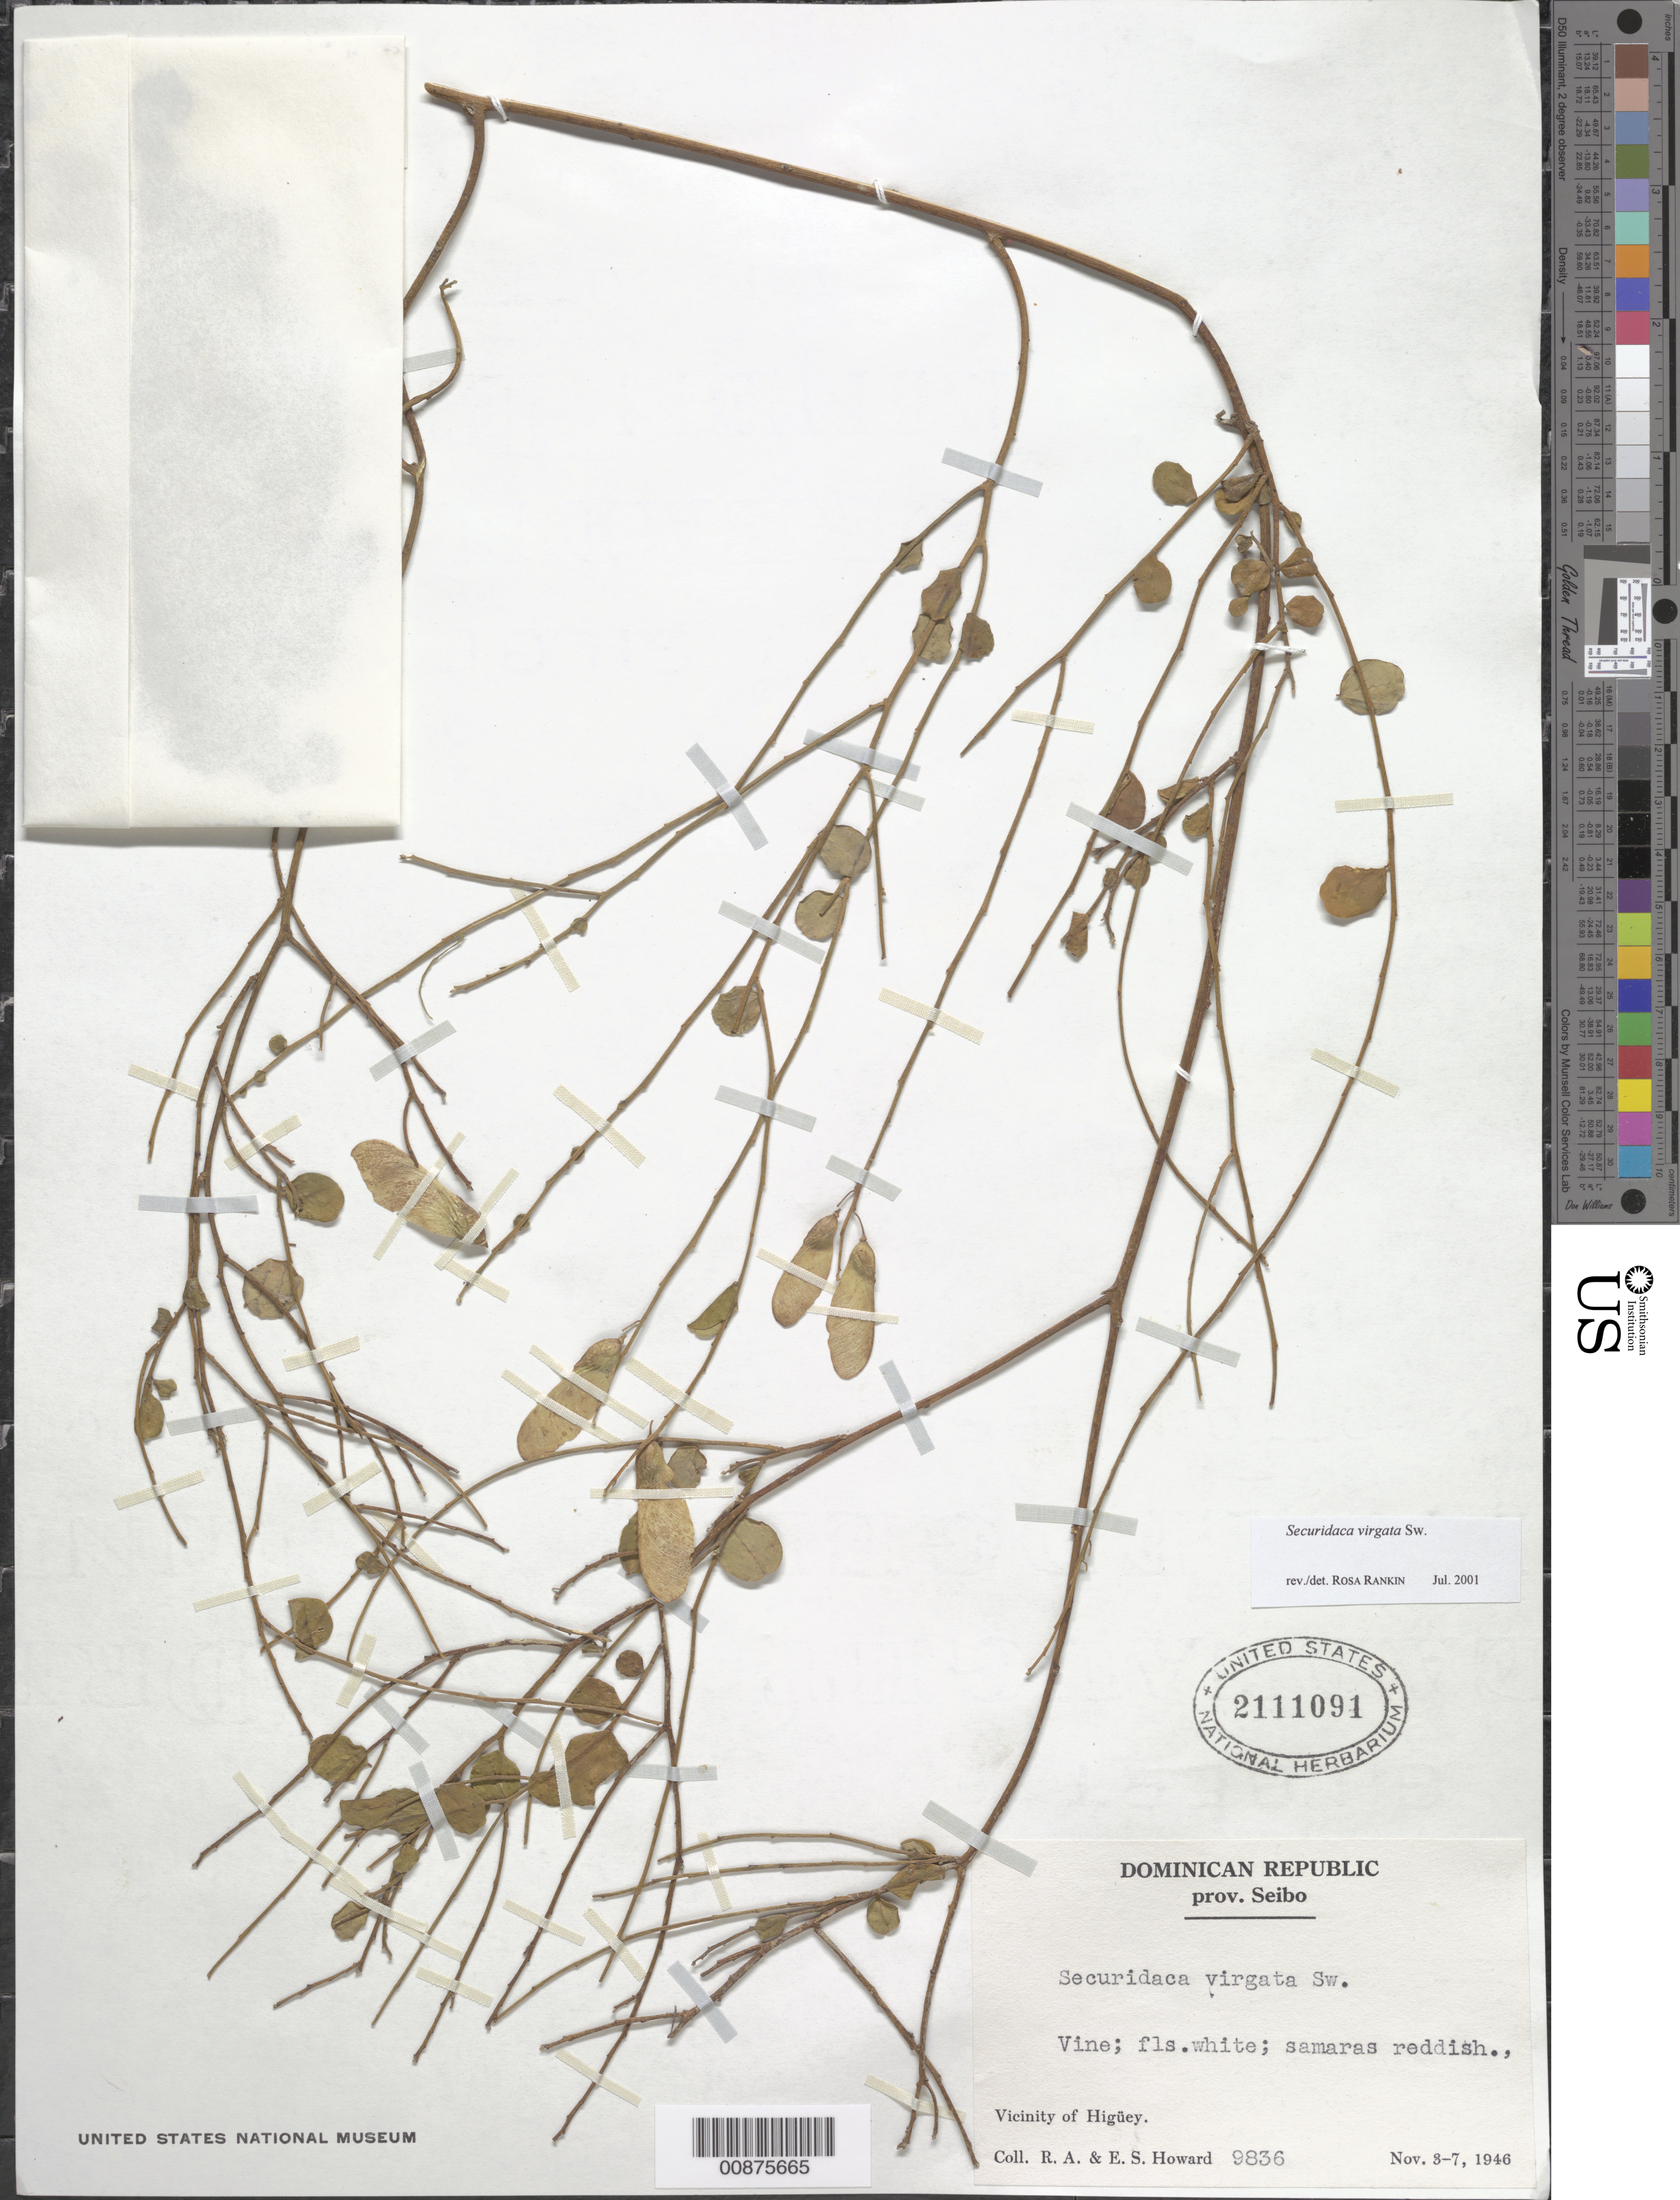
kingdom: Plantae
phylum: Tracheophyta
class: Magnoliopsida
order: Fabales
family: Polygalaceae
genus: Securidaca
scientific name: Securidaca virgata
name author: Sw.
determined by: Rankin Rodriguez, Rosa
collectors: R. A. Howard & E. S. Howard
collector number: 9836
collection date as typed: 03 Nov 1946 to 07 Nov 1946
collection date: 1946-11-03/1946-11-07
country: Dominican Republic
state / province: El Seibo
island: Hispaniola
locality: Vicinity of Higüey.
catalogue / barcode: US 2111091